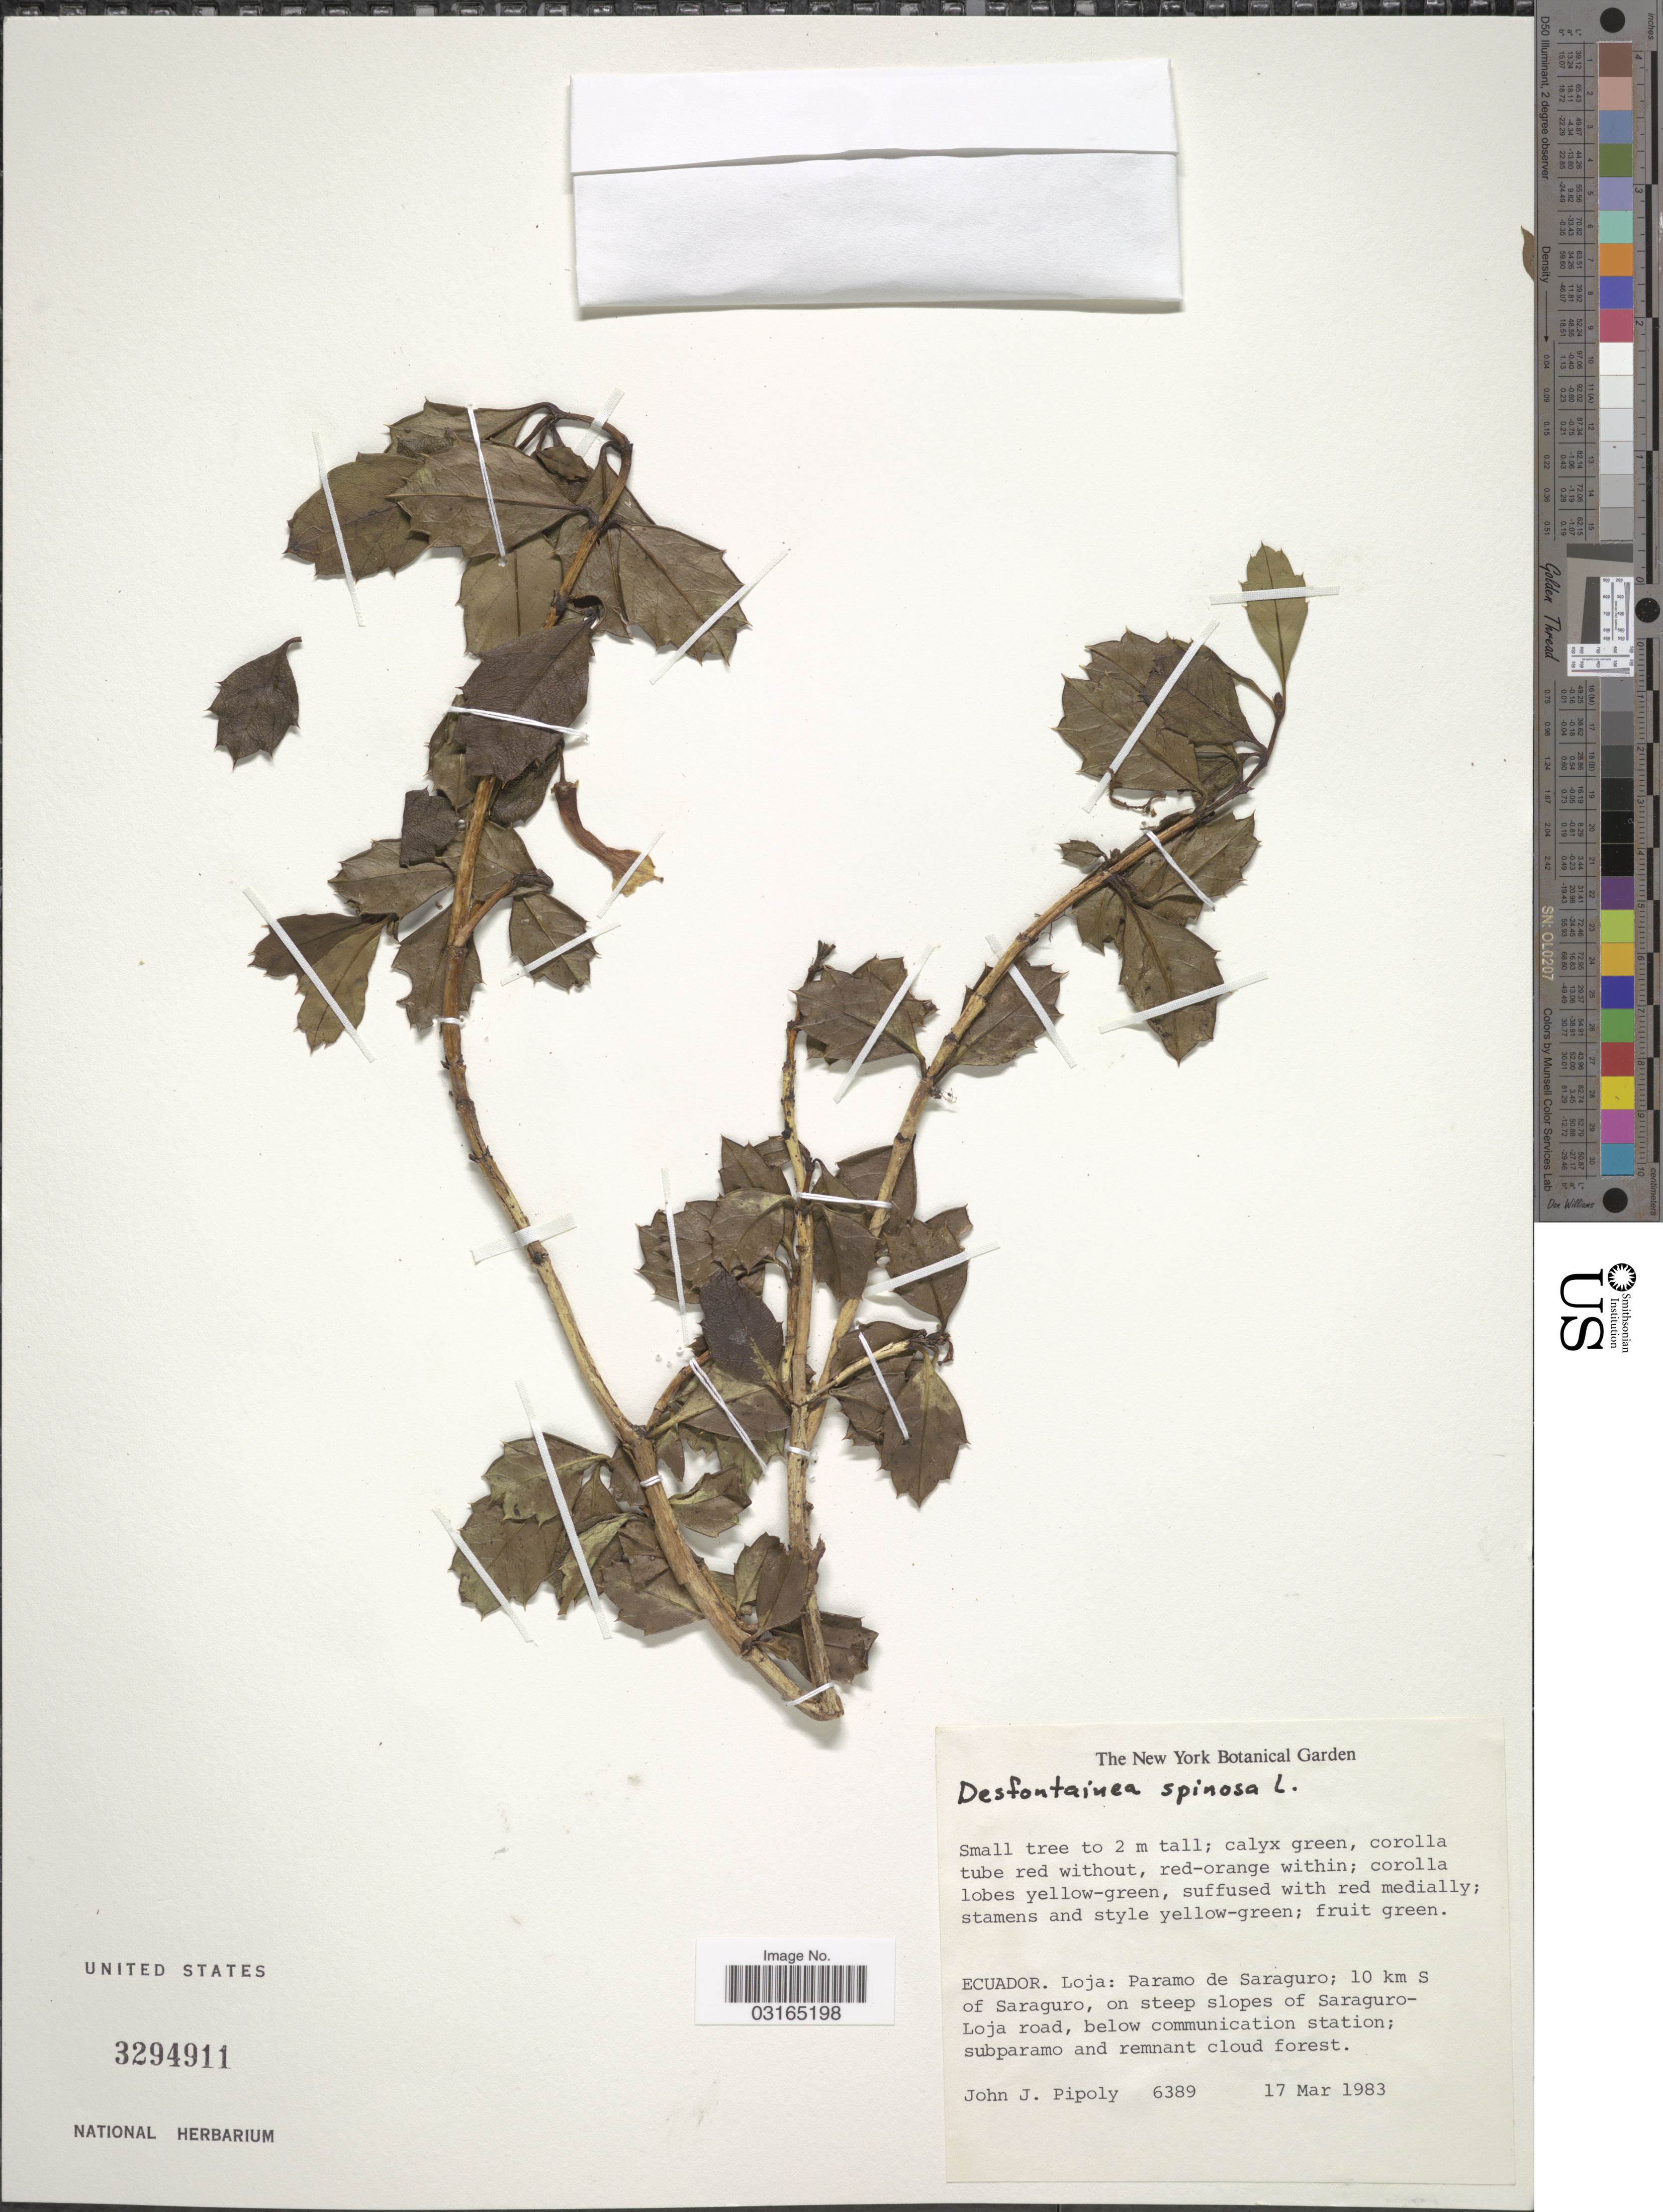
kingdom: Plantae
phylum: Tracheophyta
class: Magnoliopsida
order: Bruniales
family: Columelliaceae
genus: Desfontainia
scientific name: Desfontainia spinosa var. spinosa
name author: Ruiz & Pav.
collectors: J. J. Pipoly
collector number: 6389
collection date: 1983-03-17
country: Ecuador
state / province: Loja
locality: Paramo de Saraguro; 10 km S of Saraguro, on steep slopes of Saraguro-Loja road, below communication station.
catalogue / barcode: US 3294911